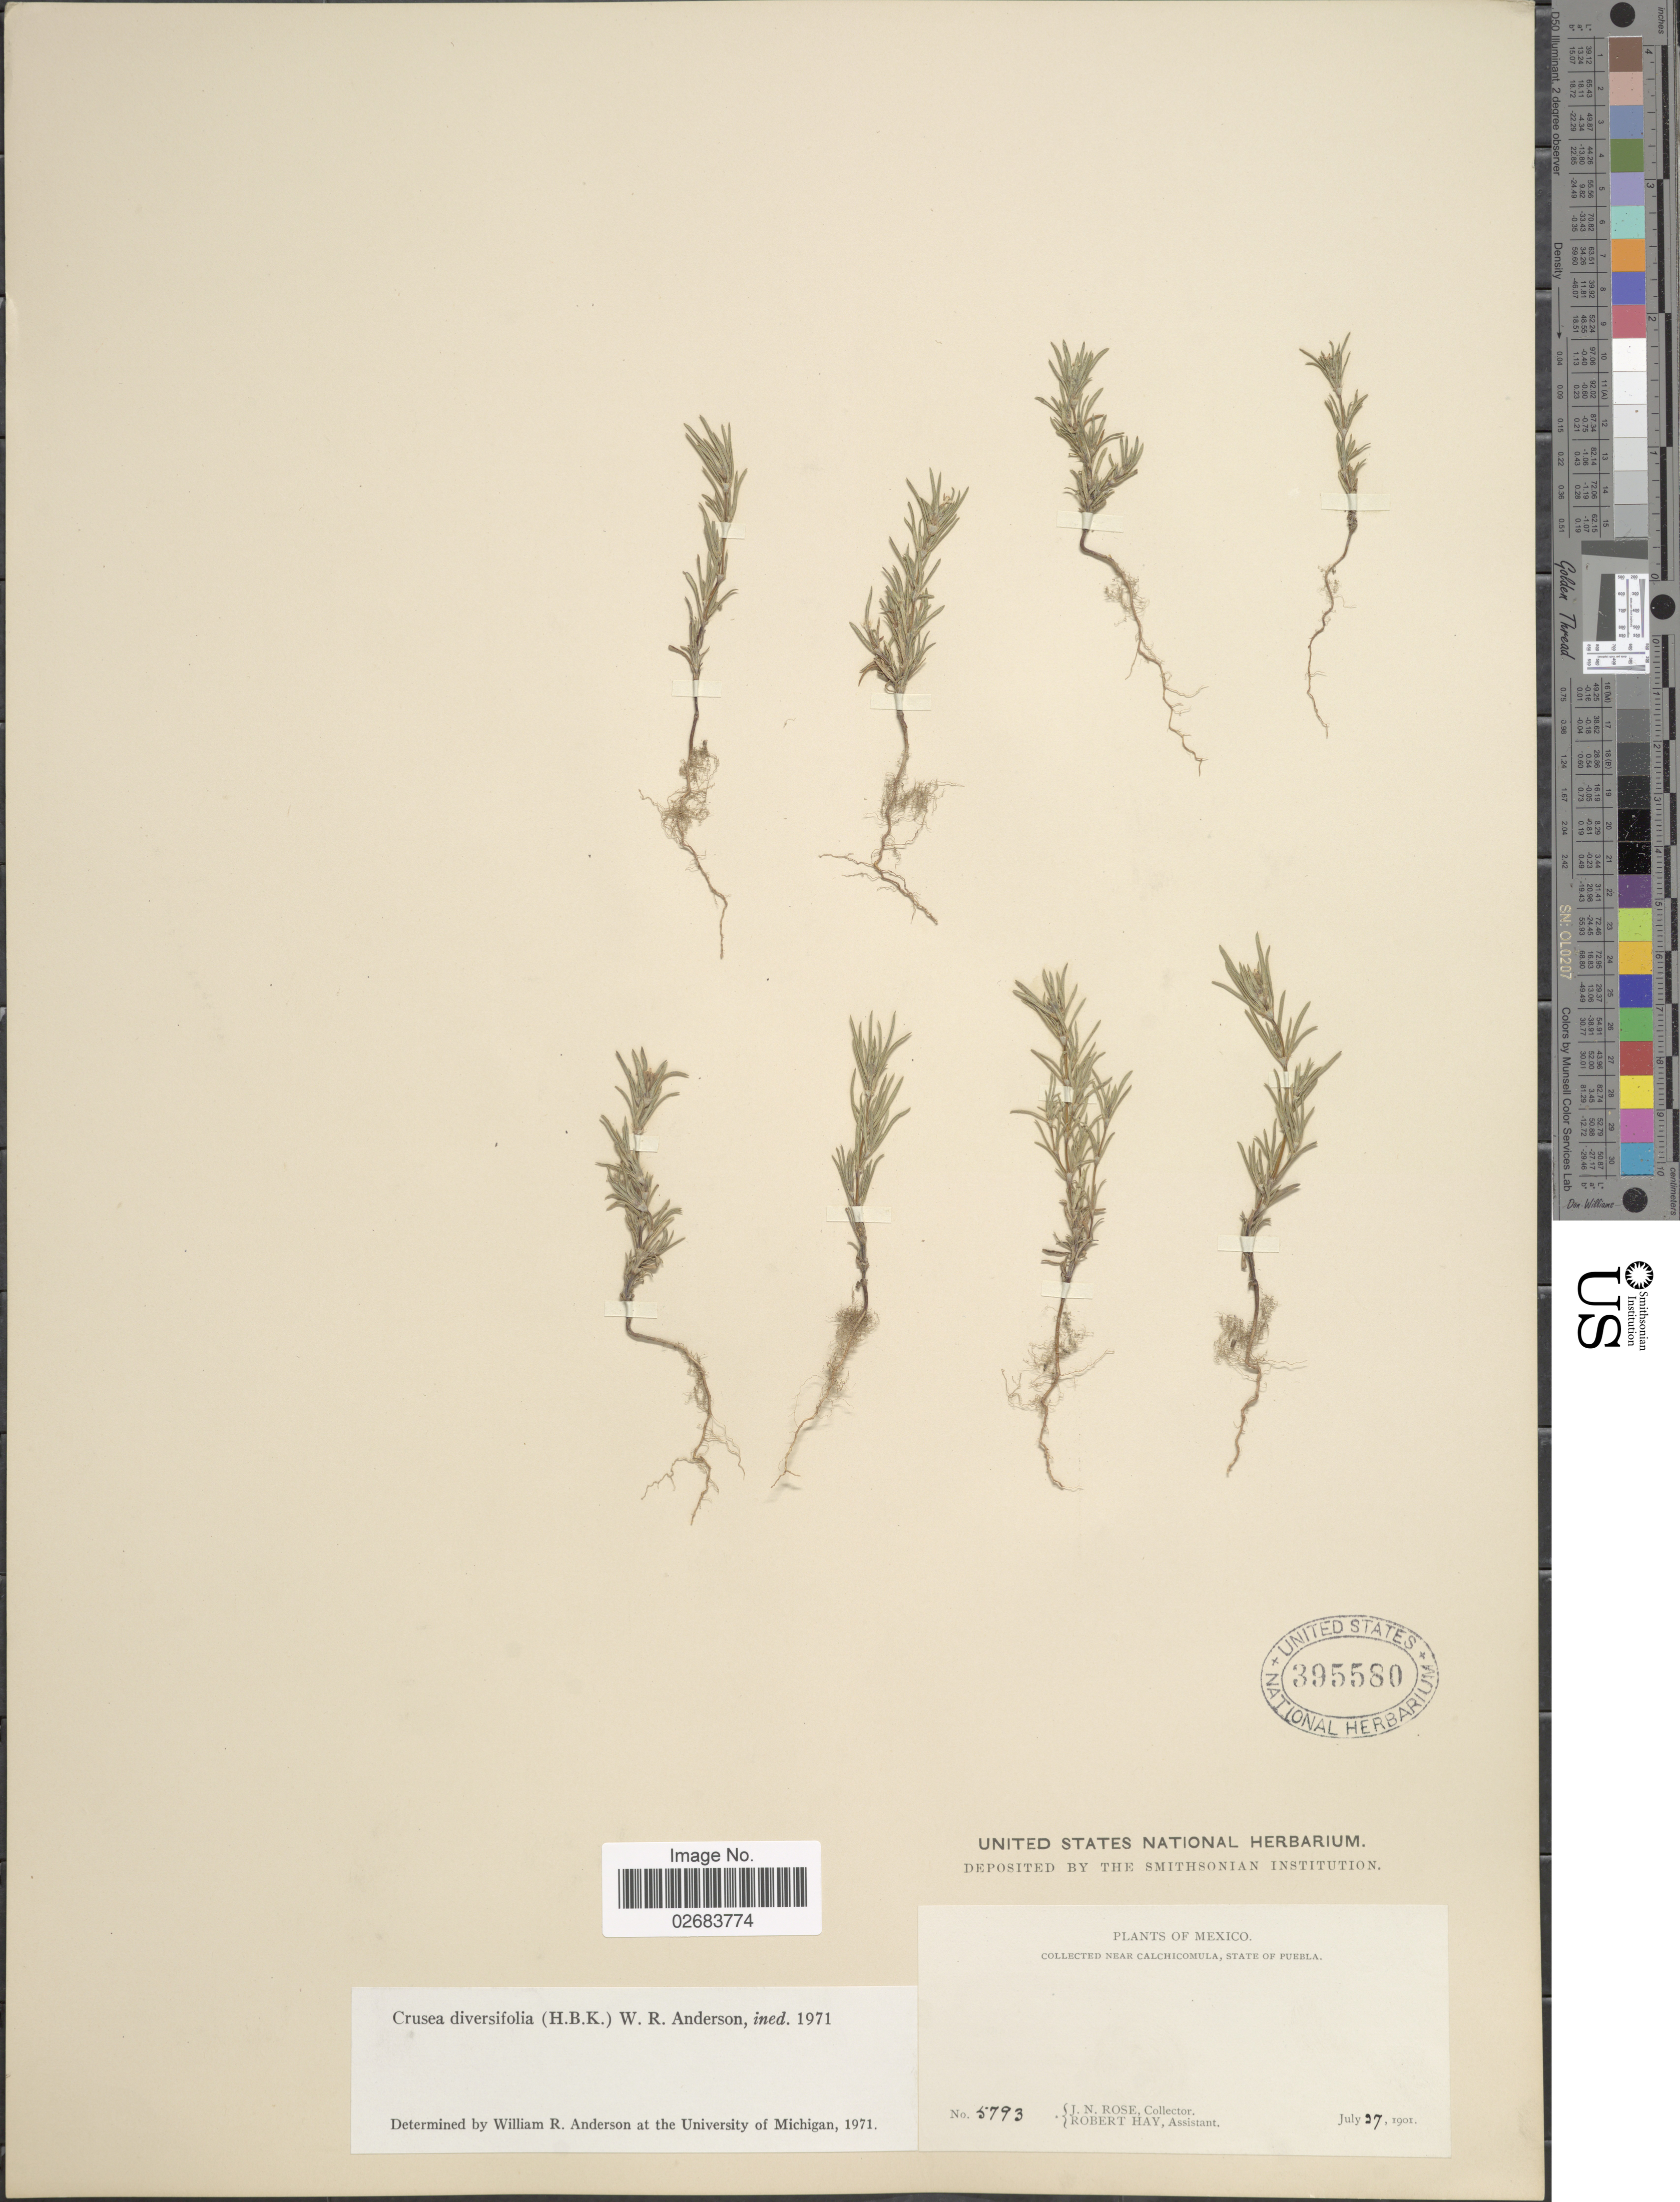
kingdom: Plantae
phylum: Tracheophyta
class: Magnoliopsida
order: Gentianales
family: Rubiaceae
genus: Crusea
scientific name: Crusea diversifolia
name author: (Kunth) W.R. Anderson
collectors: J. N. Rose & R. Hay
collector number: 5793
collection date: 1901-07-27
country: Mexico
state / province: Puebla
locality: Near Calchicomula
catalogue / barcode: US 395580